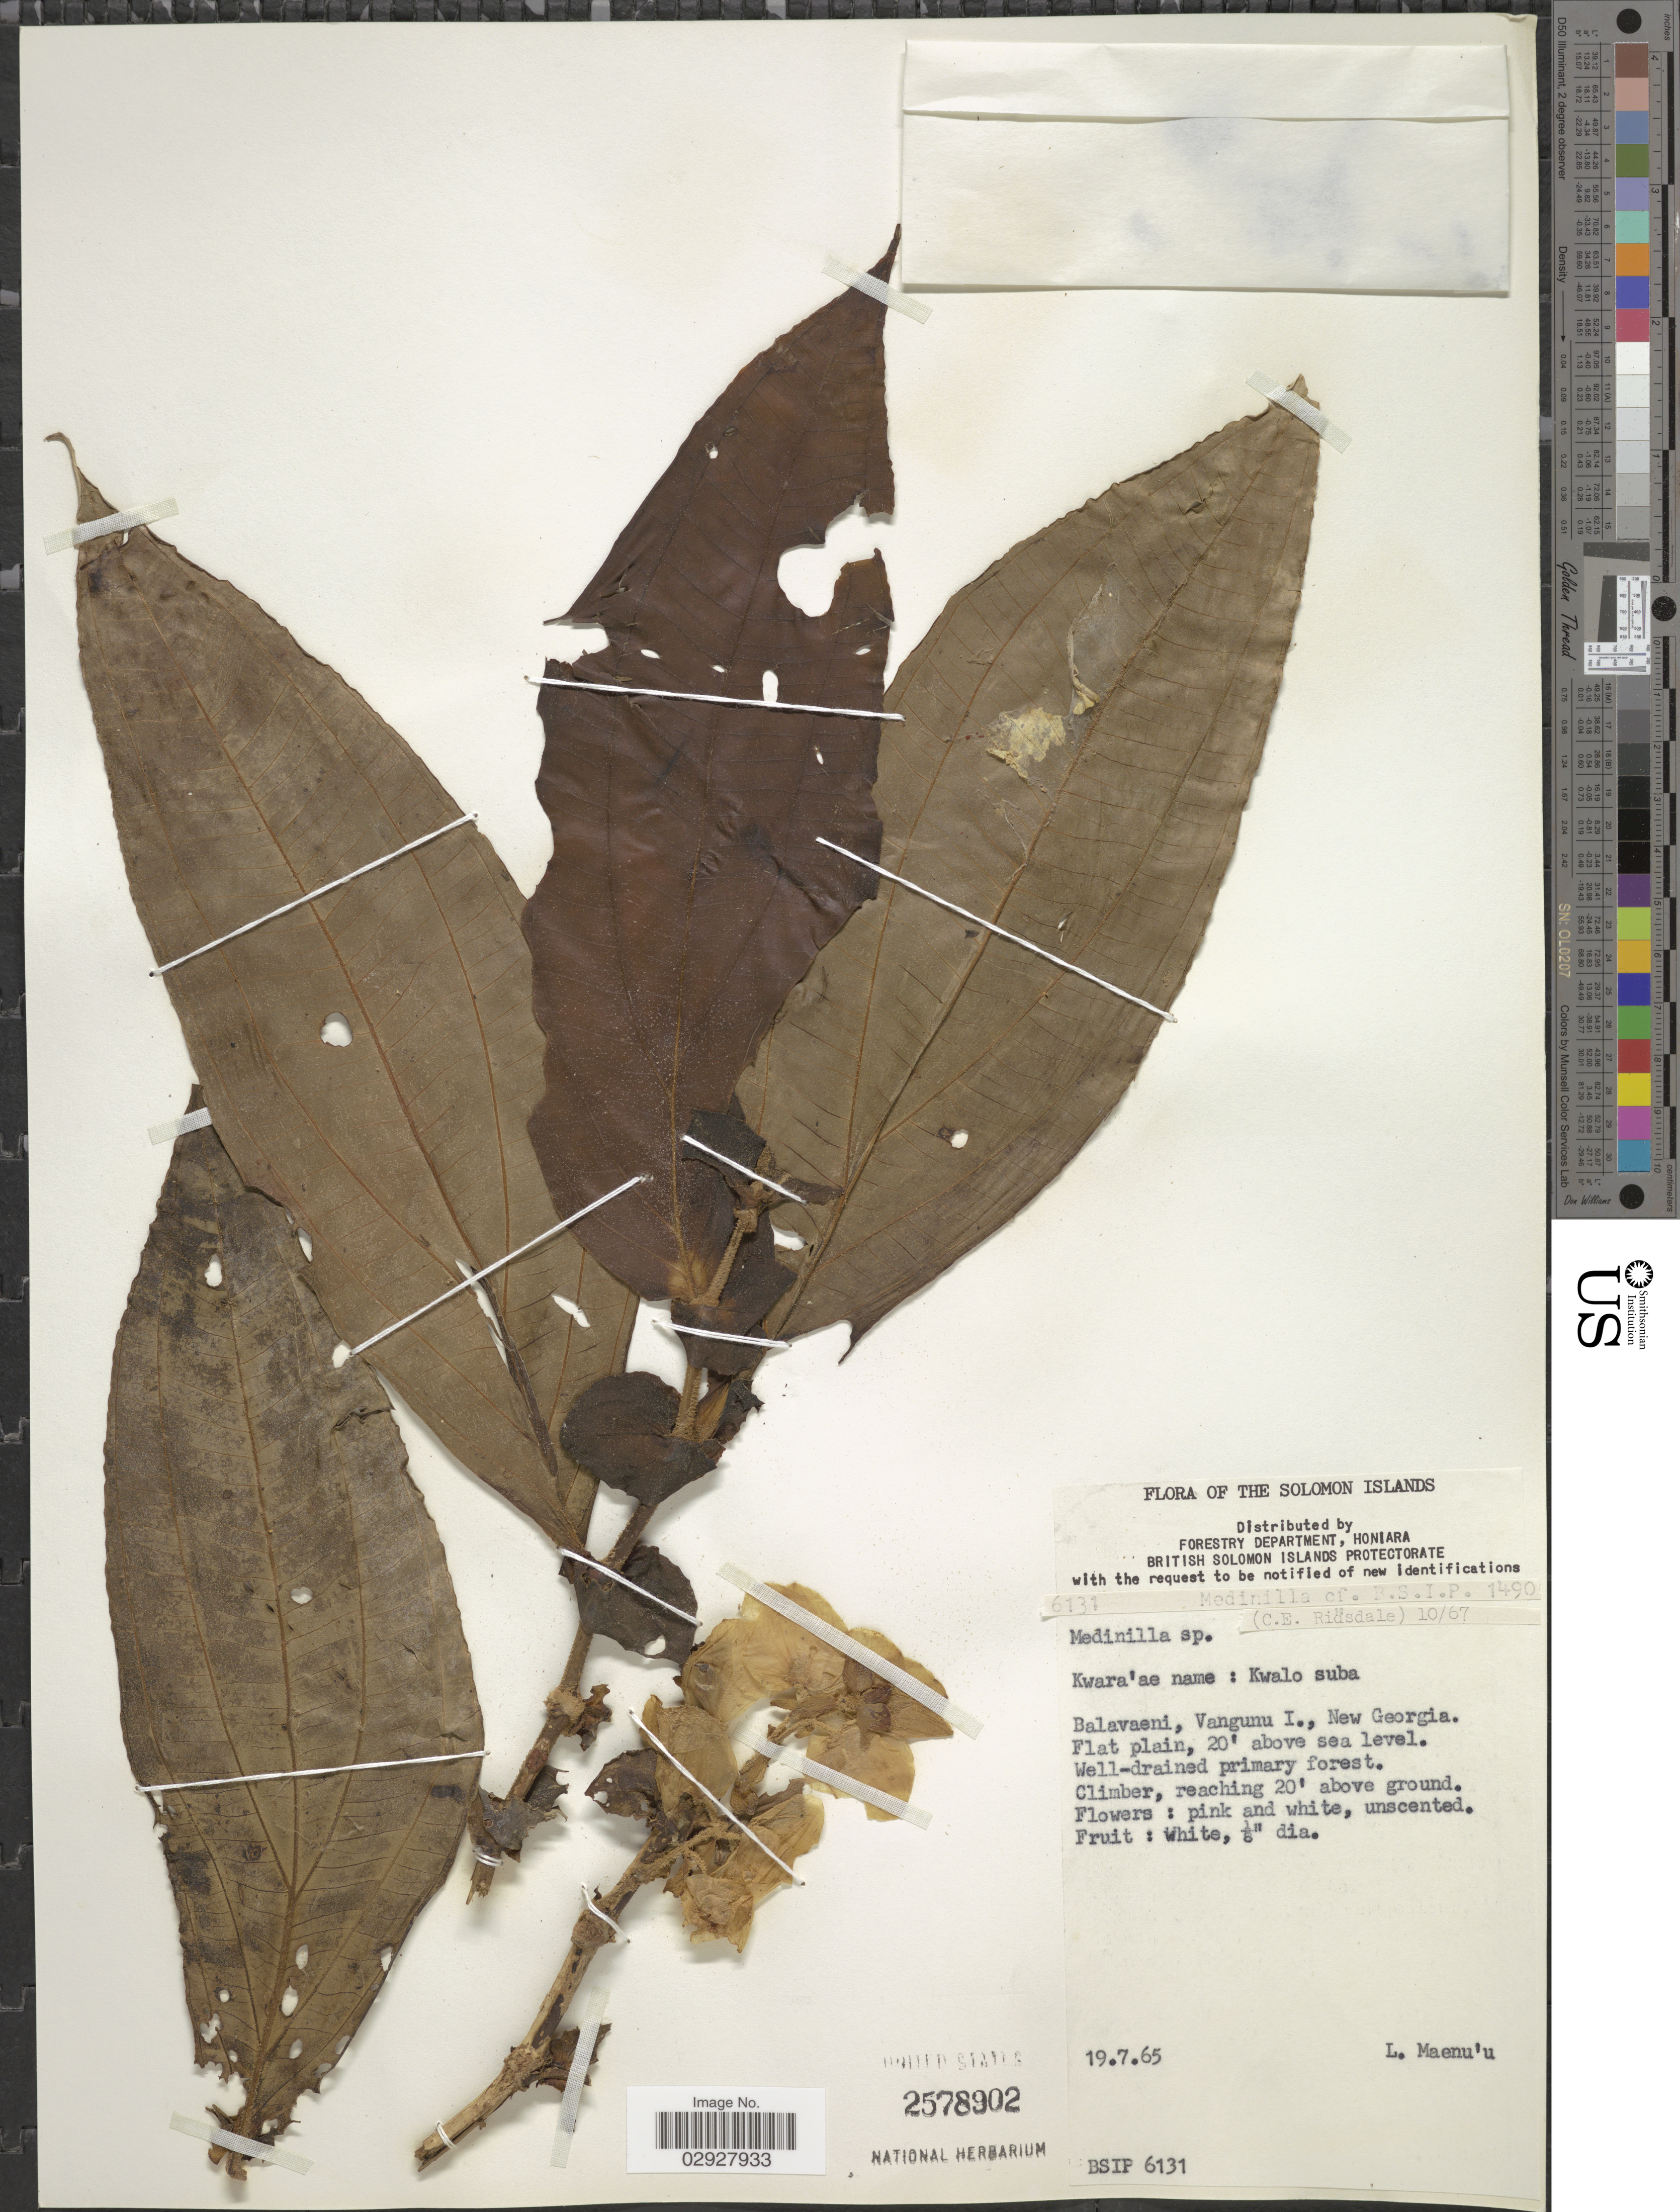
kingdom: Plantae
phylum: Tracheophyta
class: Magnoliopsida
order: Myrtales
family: Melastomataceae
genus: Medinilla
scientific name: Medinilla sp.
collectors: L. Maenu'u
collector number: BSIP 6131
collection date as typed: Transcribed d/m/y: 19/7/65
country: Solomon Islands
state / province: Solomon Islands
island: New Georgia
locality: The Solomon Islands, Balavaeni, Vangunu I., new Georgia.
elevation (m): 6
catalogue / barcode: US 2578902